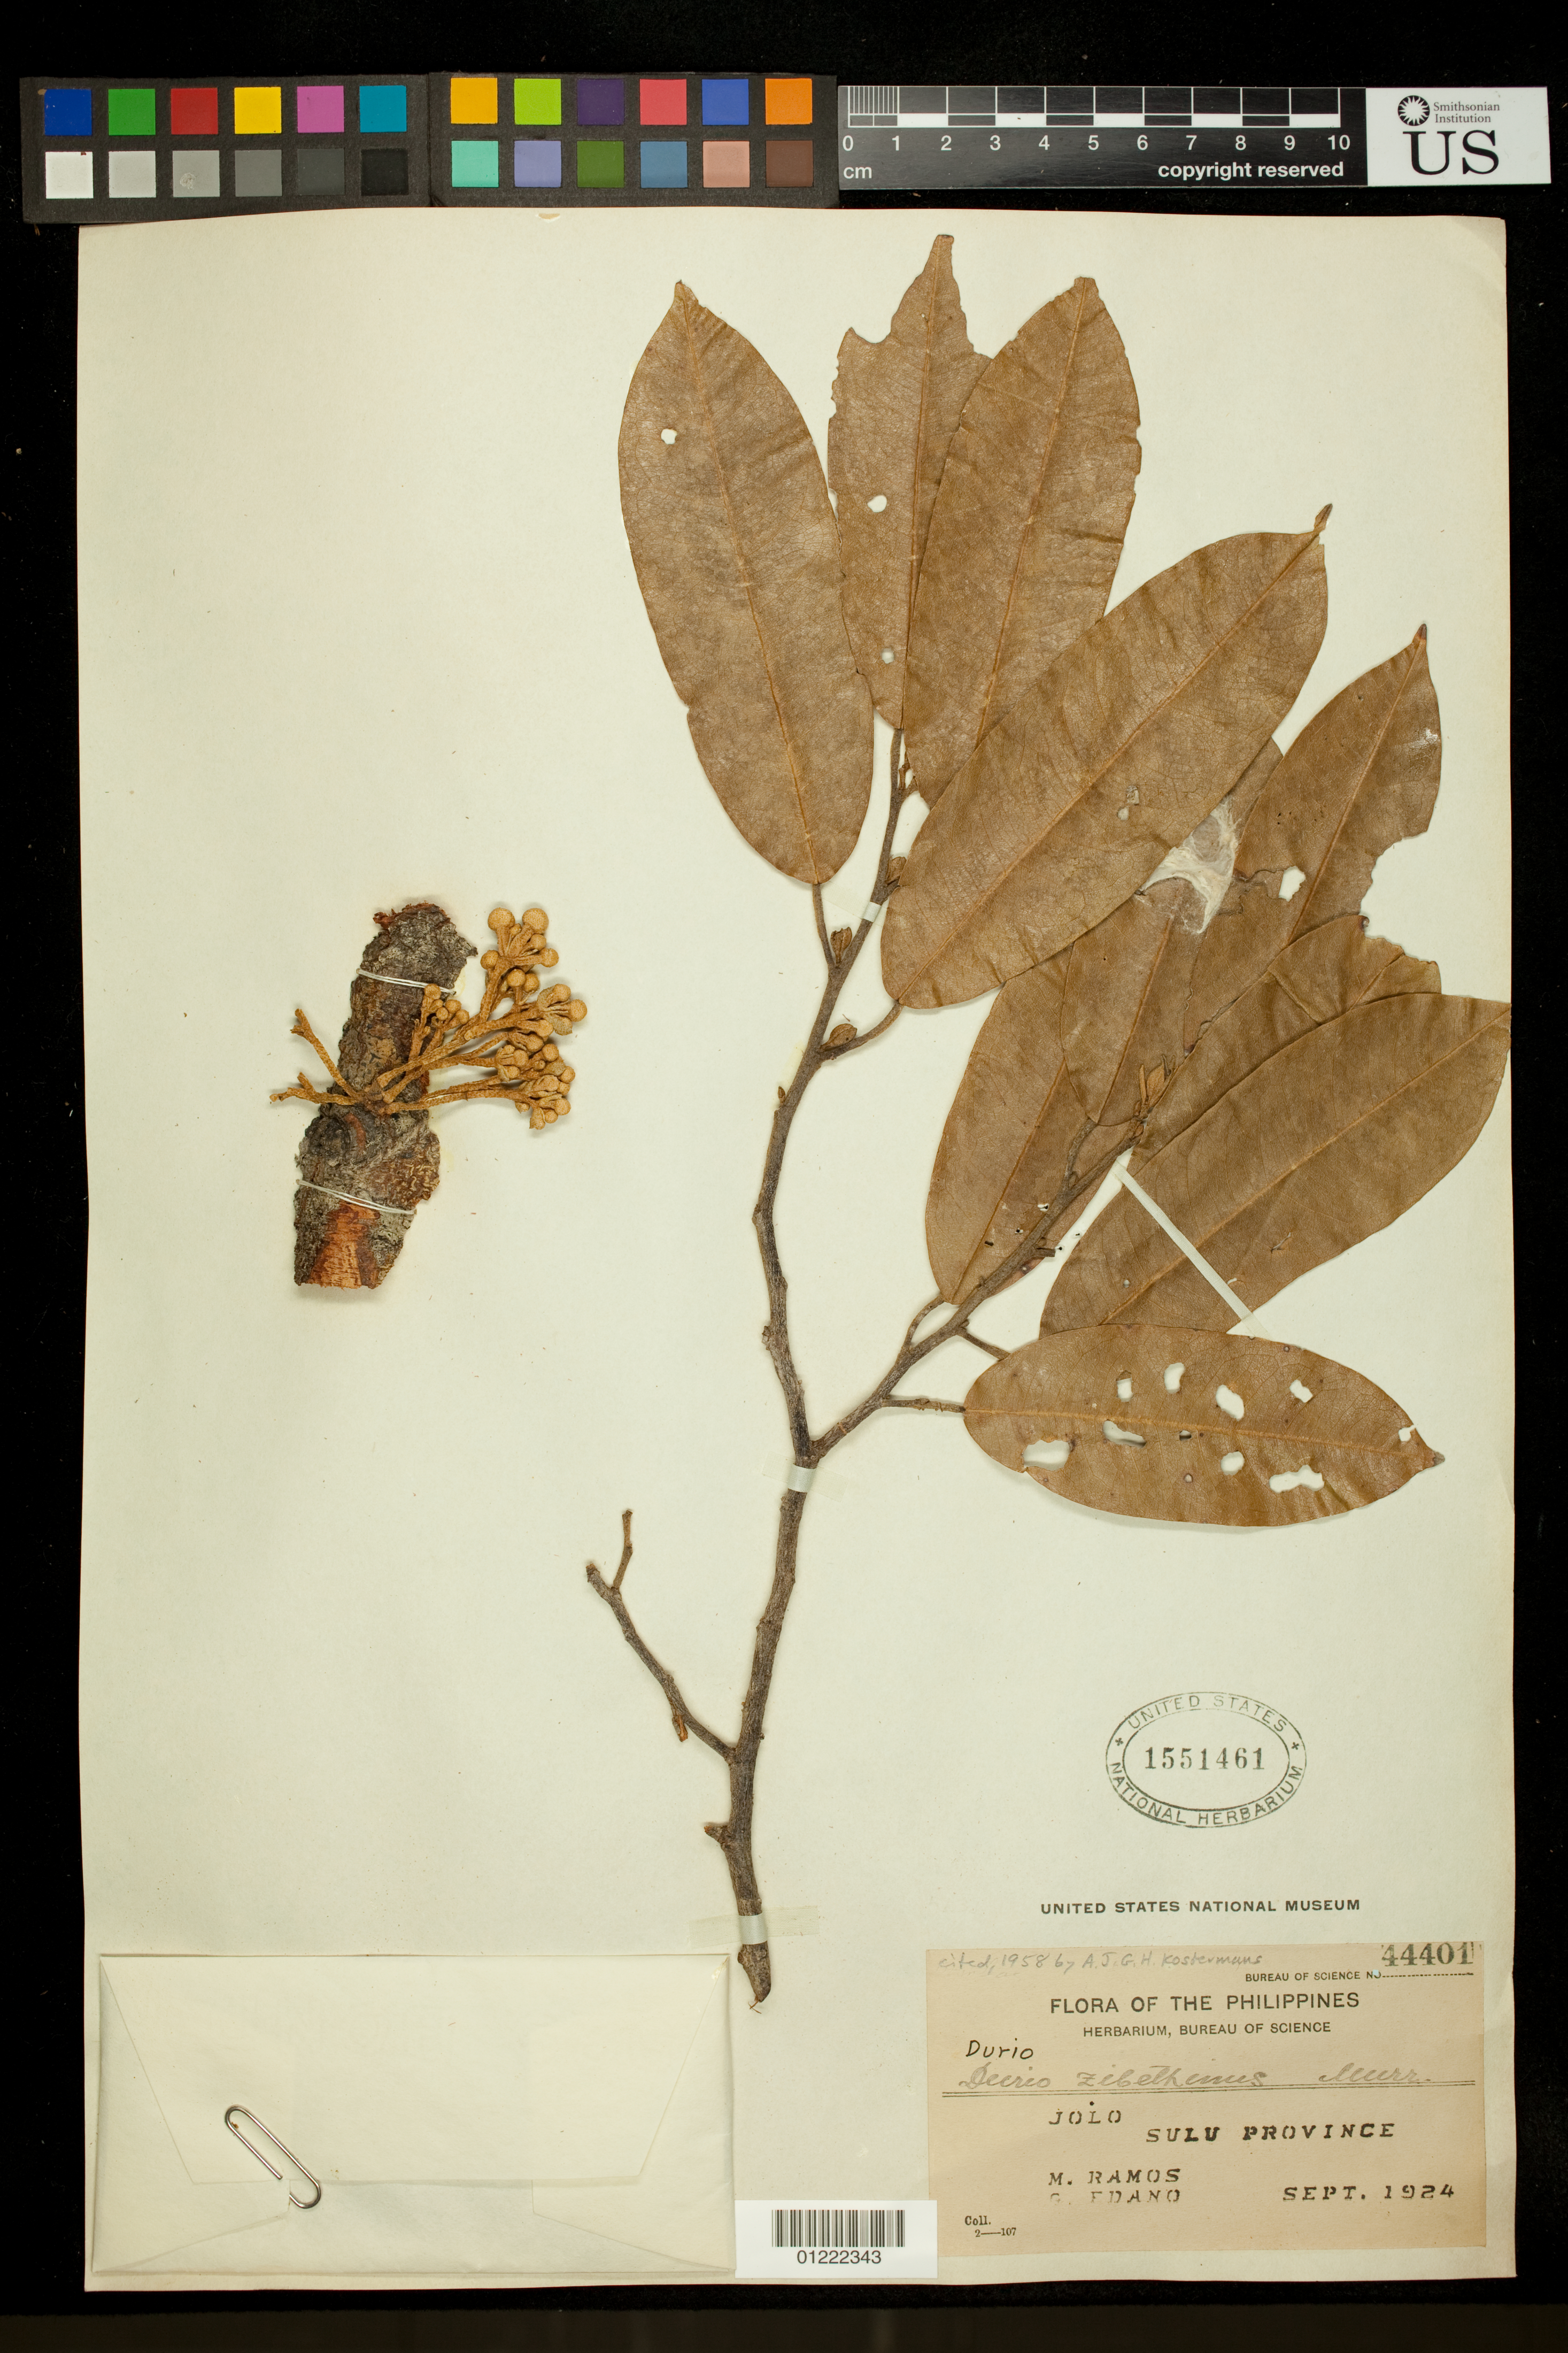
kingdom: Plantae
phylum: Tracheophyta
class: Magnoliopsida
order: Malvales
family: Malvaceae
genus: Durio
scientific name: Durio zibethinus Moon, nom. illeg.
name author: Moon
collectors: M. Ramos & G. Edaño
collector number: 44401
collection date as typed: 1924-09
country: Philippines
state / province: Muslim Mindanao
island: Jolo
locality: Jolo, Sulu Province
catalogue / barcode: US 1551461